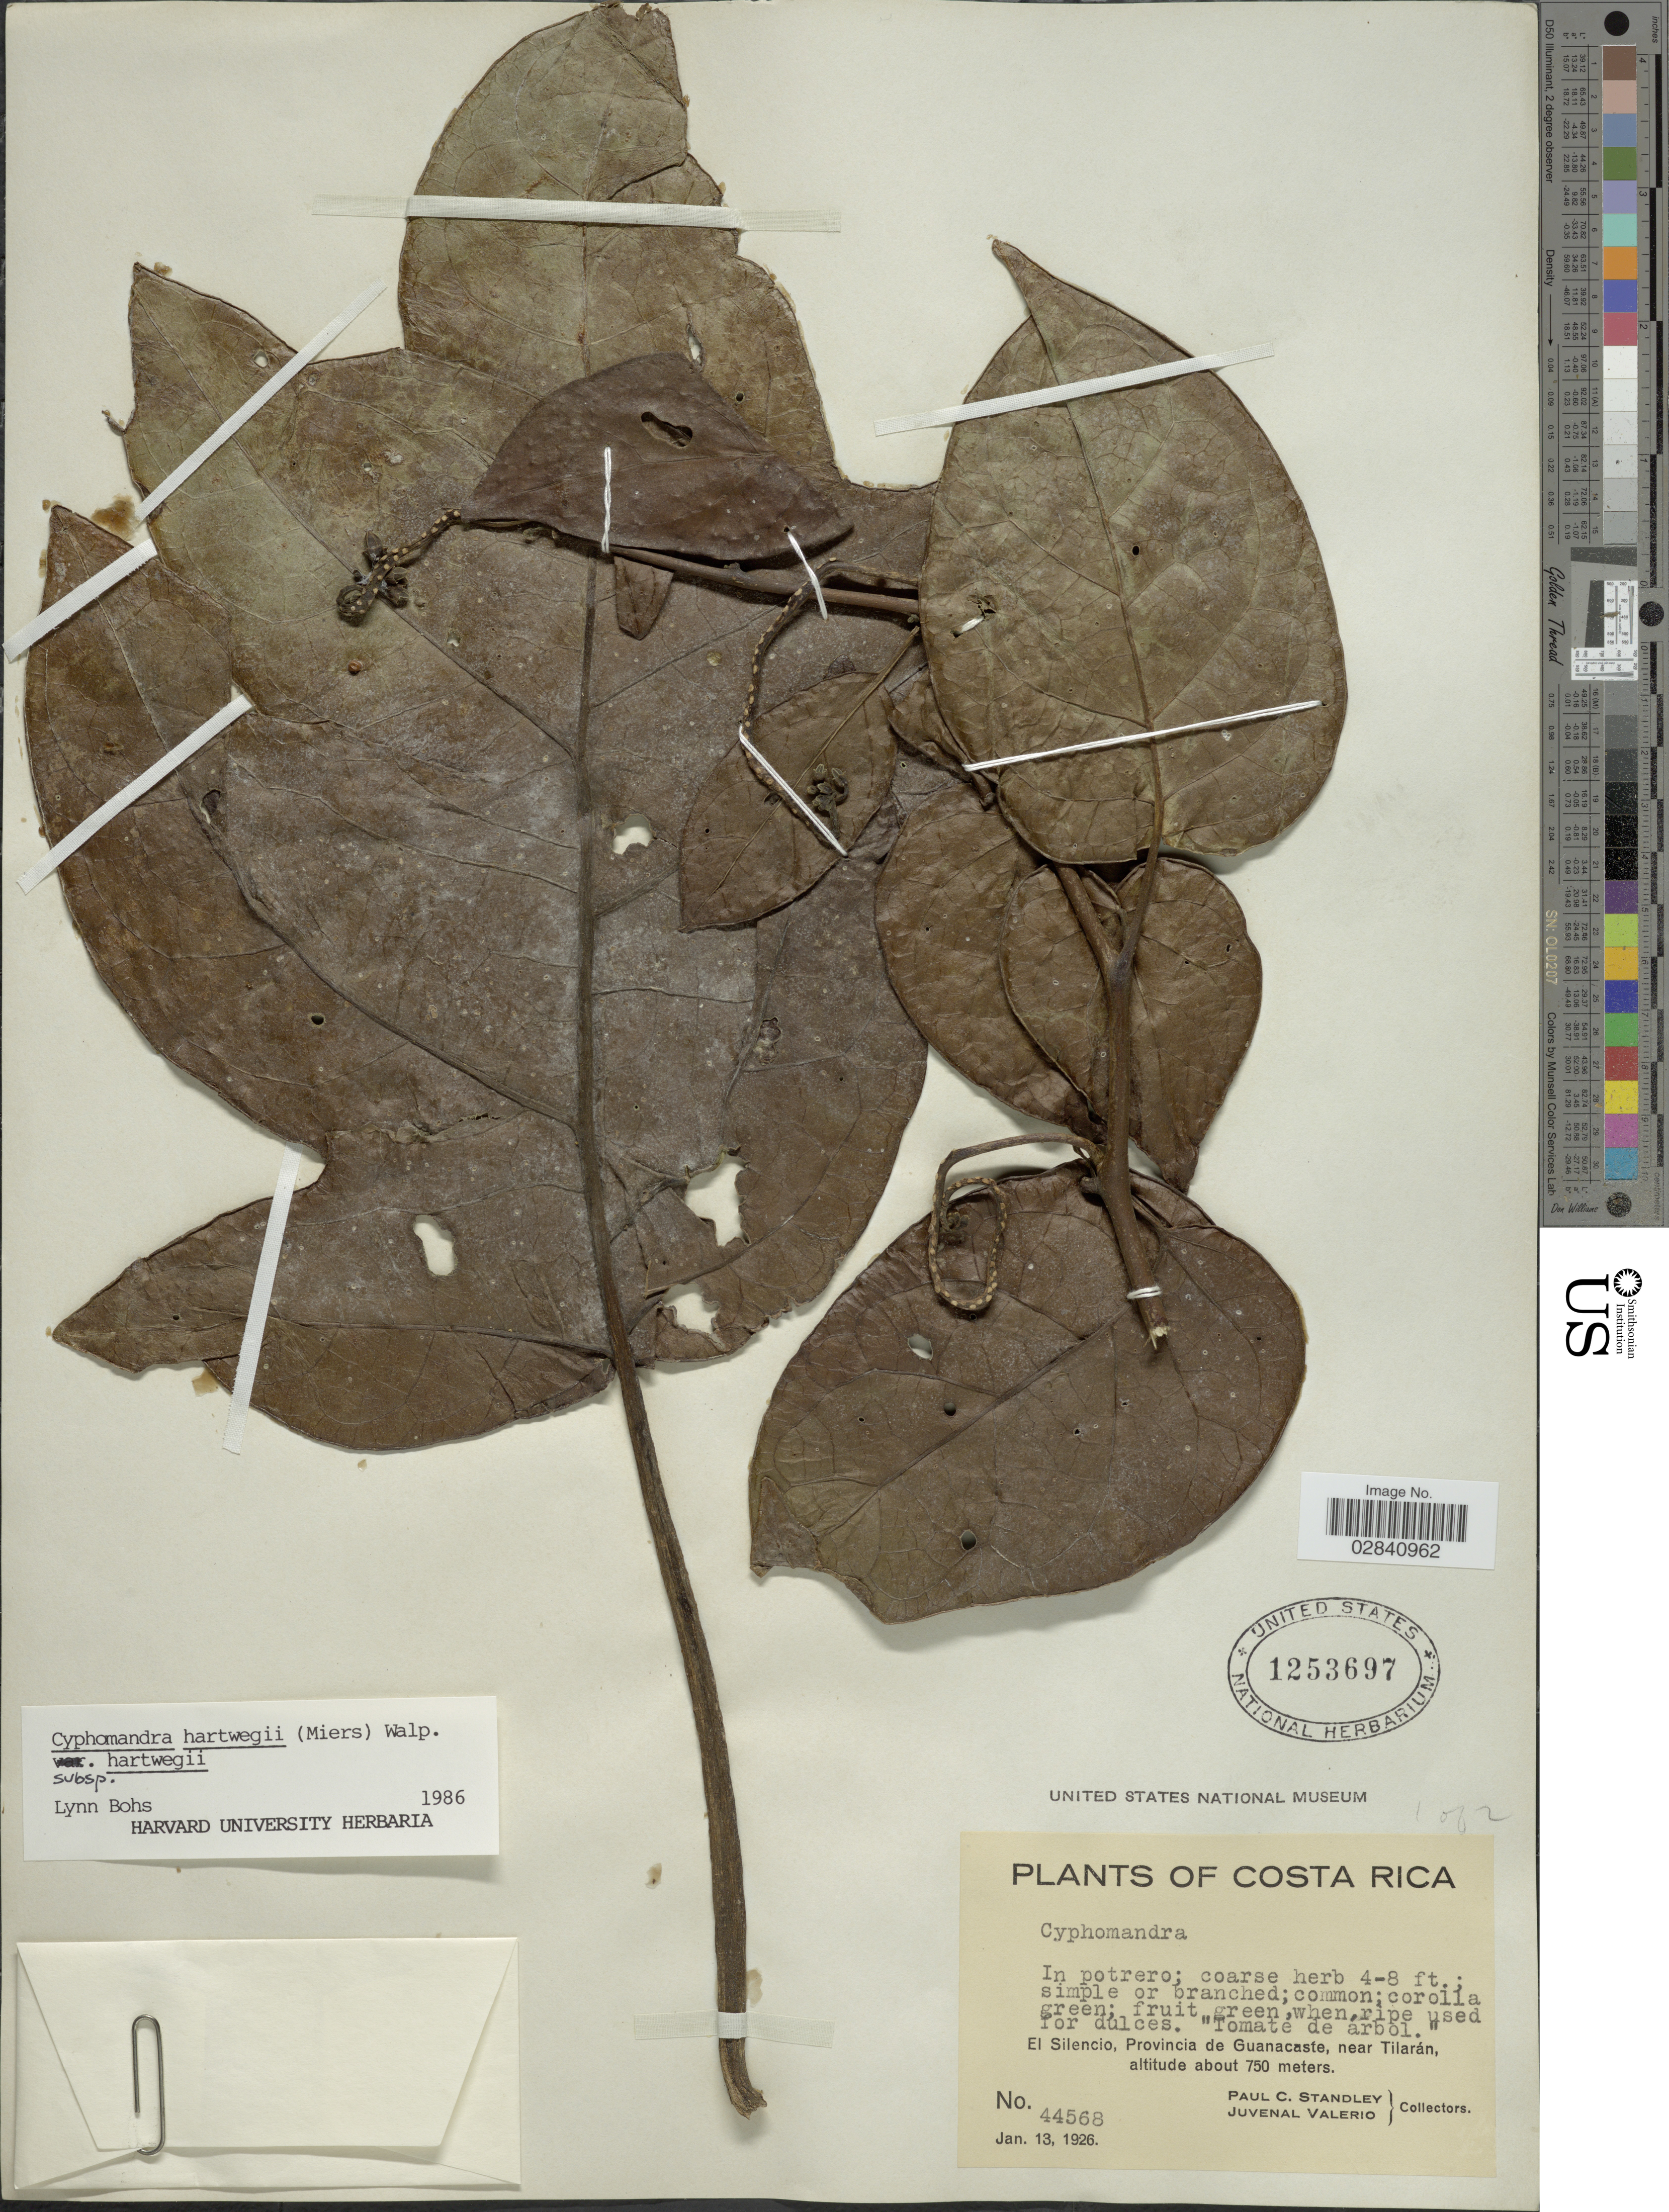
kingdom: Plantae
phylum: Tracheophyta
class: Magnoliopsida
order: Solanales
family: Solanaceae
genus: Cyphomandra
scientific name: Cyphomandra hartwegii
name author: (Miers) Sendtn. ex Walp.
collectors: P. C. Standley & J. Valerio R.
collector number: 44568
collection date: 1926-01-13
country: Costa Rica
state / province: Guanacaste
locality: El Silencio, near Tilarán.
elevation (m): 750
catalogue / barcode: US 1253697